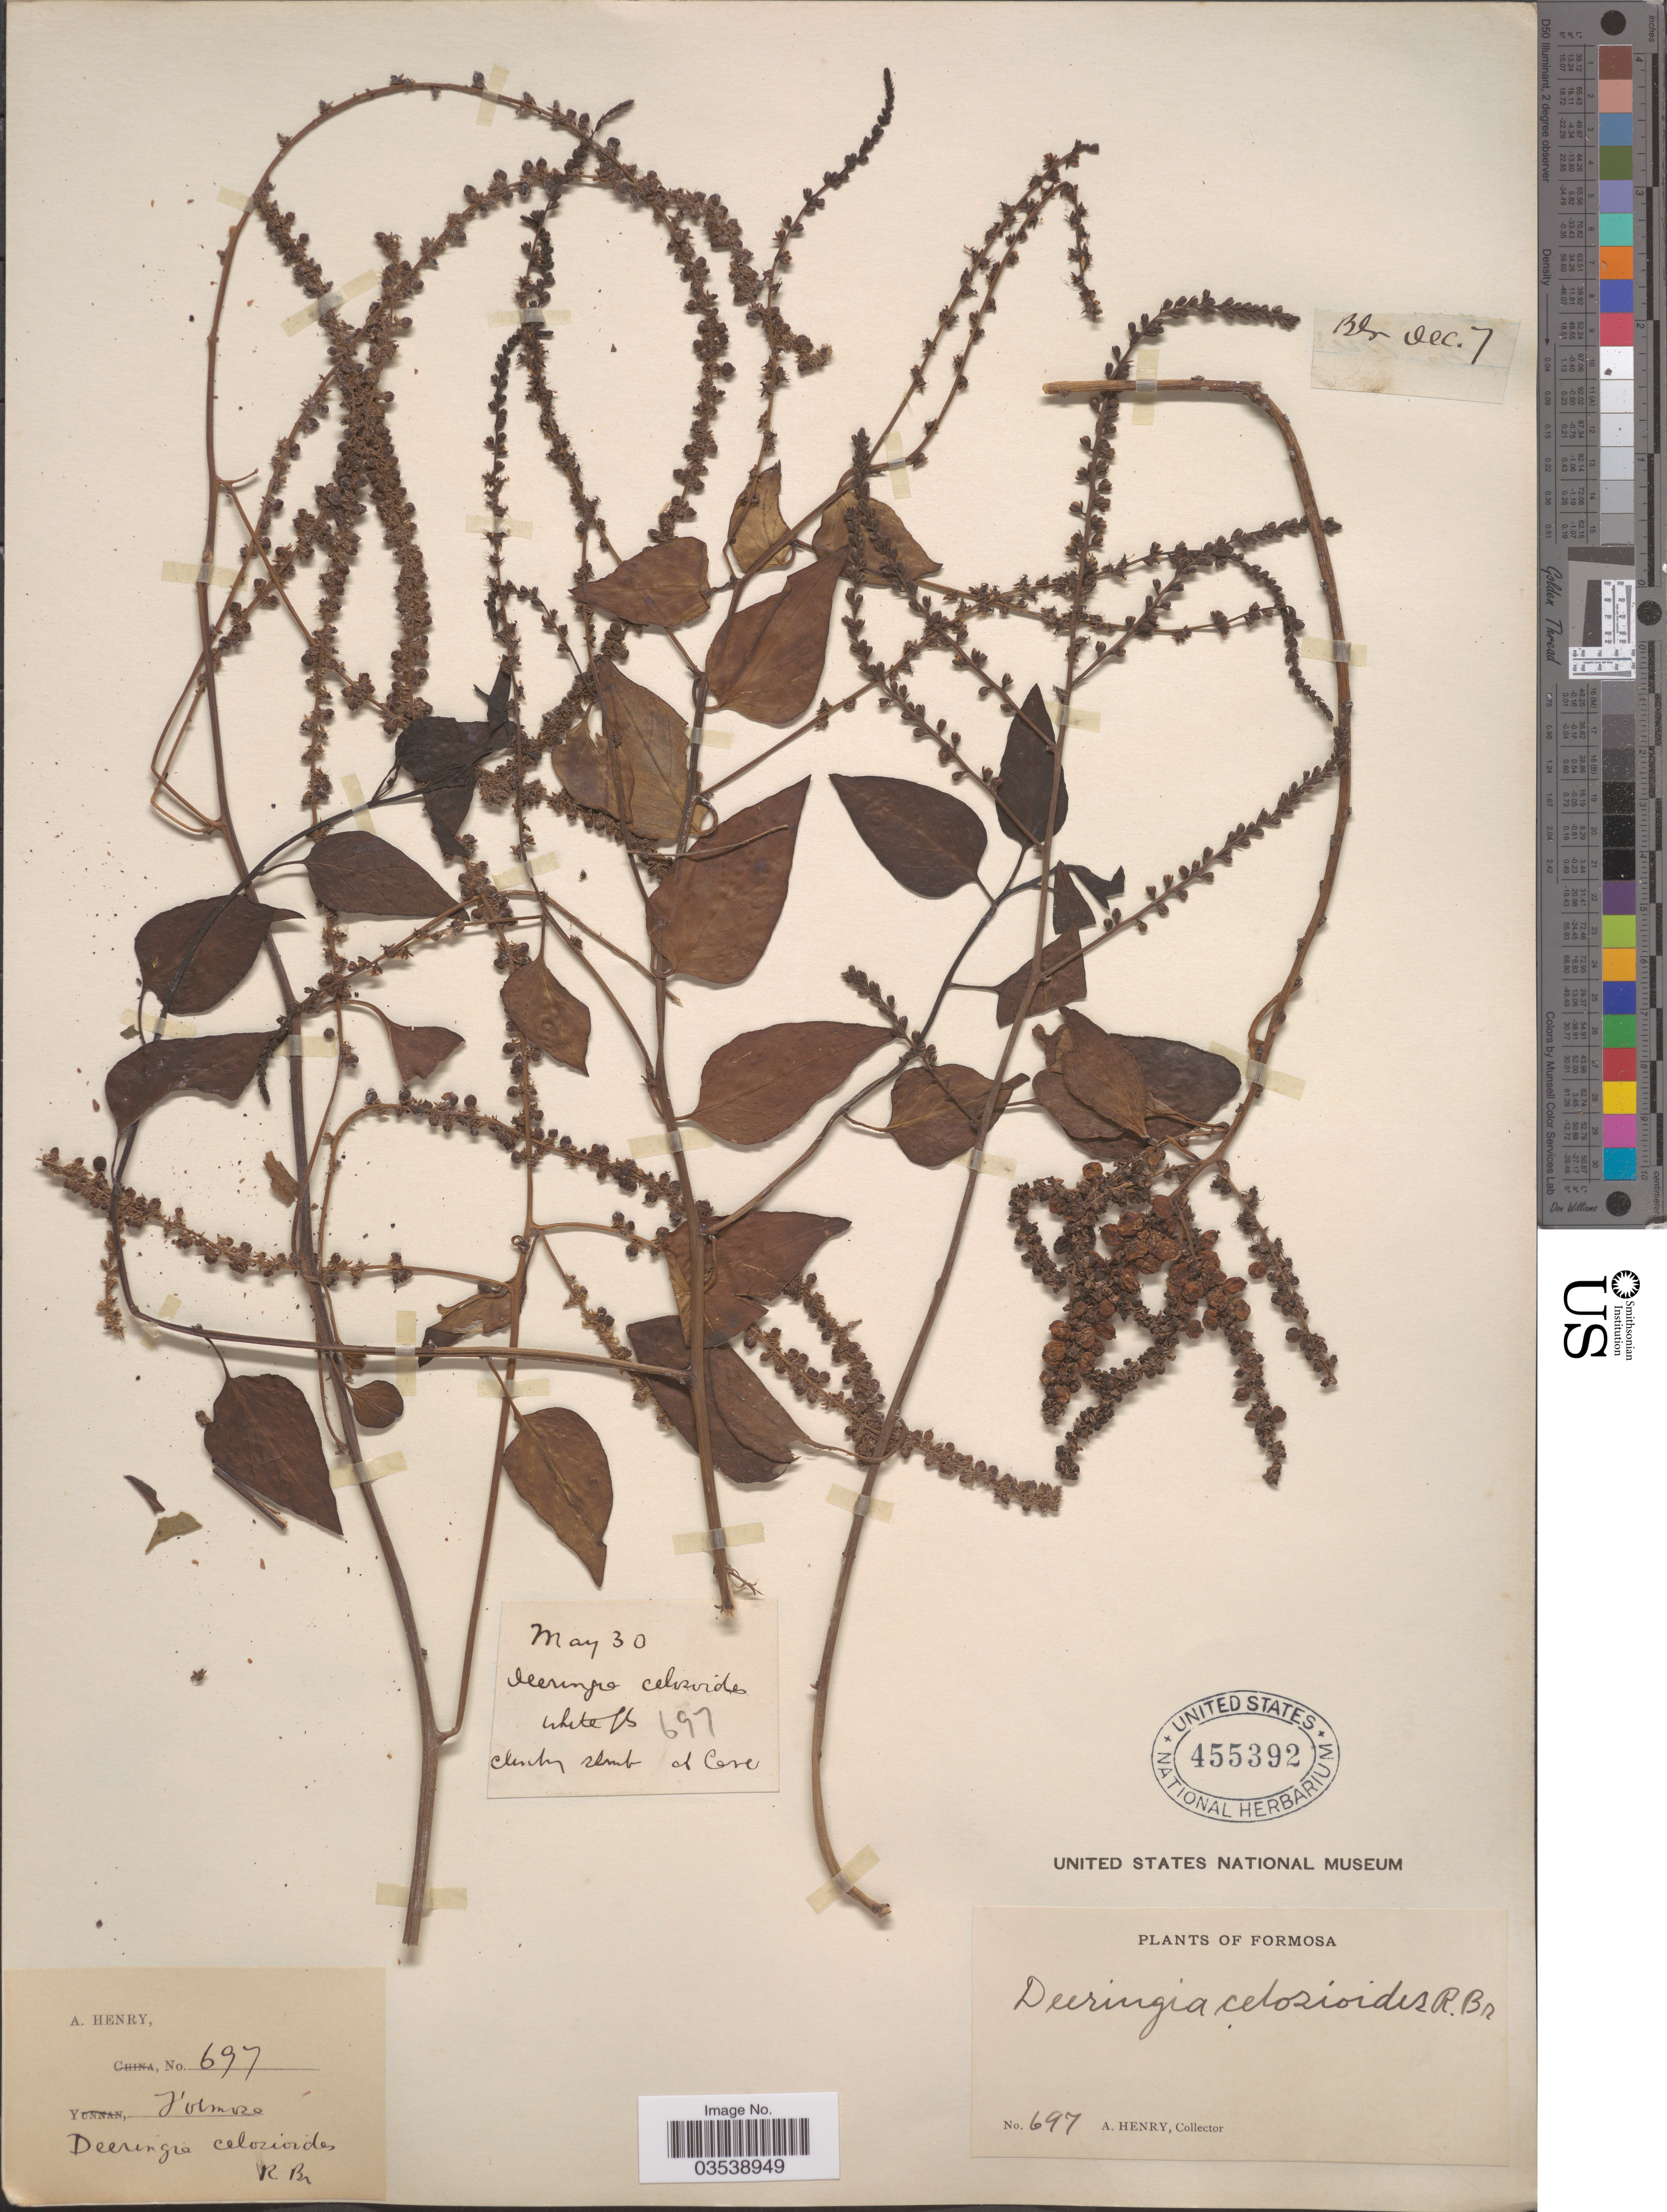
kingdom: Plantae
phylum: Tracheophyta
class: Magnoliopsida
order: Caryophyllales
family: Amaranthaceae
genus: Deeringia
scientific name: Deeringia amaranthoides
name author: (Lam.) Merr.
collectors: A. Henry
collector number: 697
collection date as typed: Transcribed d/m/y: /5/30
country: Taiwan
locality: Formosa.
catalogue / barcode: US 455392